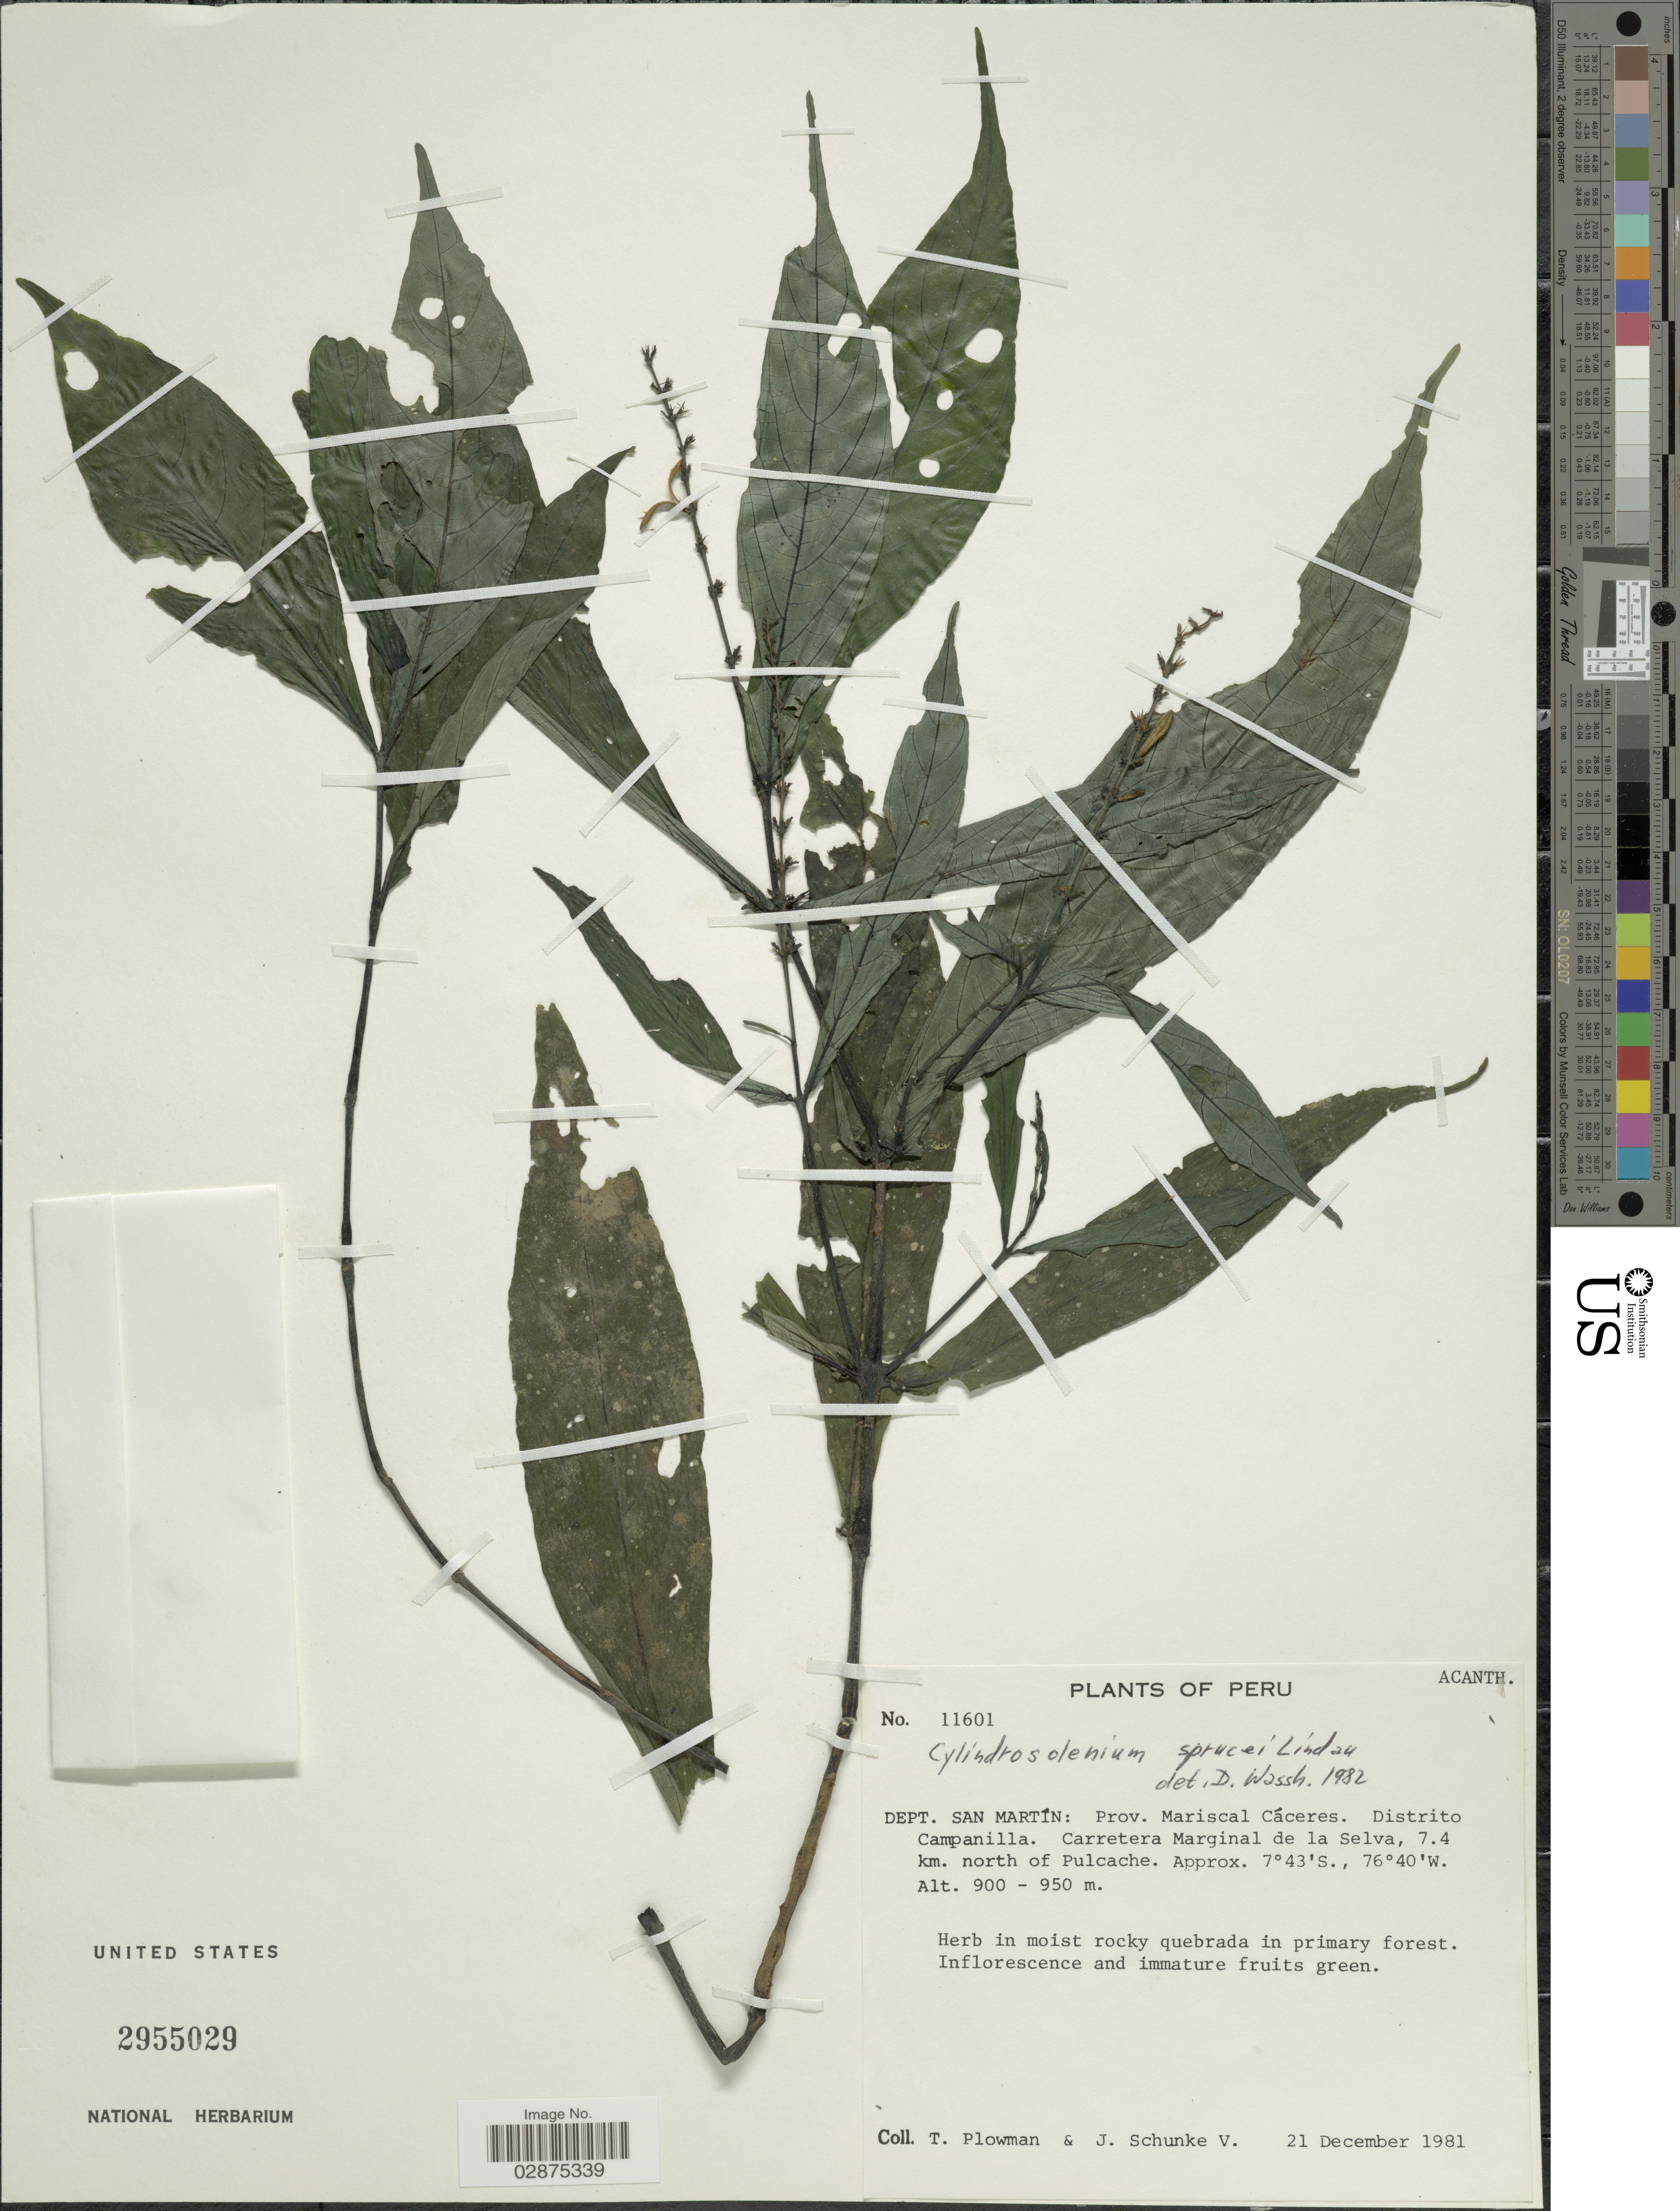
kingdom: Plantae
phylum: Tracheophyta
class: Magnoliopsida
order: Lamiales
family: Acanthaceae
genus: Stenostephanus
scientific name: Stenostephanus sprucei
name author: (Lindau) Wassh. & J.R.I. Wood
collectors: T. Plowman & J. Schunke Vigo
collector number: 11601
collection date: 1981-12-21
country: Peru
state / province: San Martín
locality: Dept. San Martín: Prov. Mariscal Cáceres. Distrito Campanilla. Carretera Marginal de la Selva, 7.4 km. north of Pulcache.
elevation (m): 900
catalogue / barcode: US 2955029